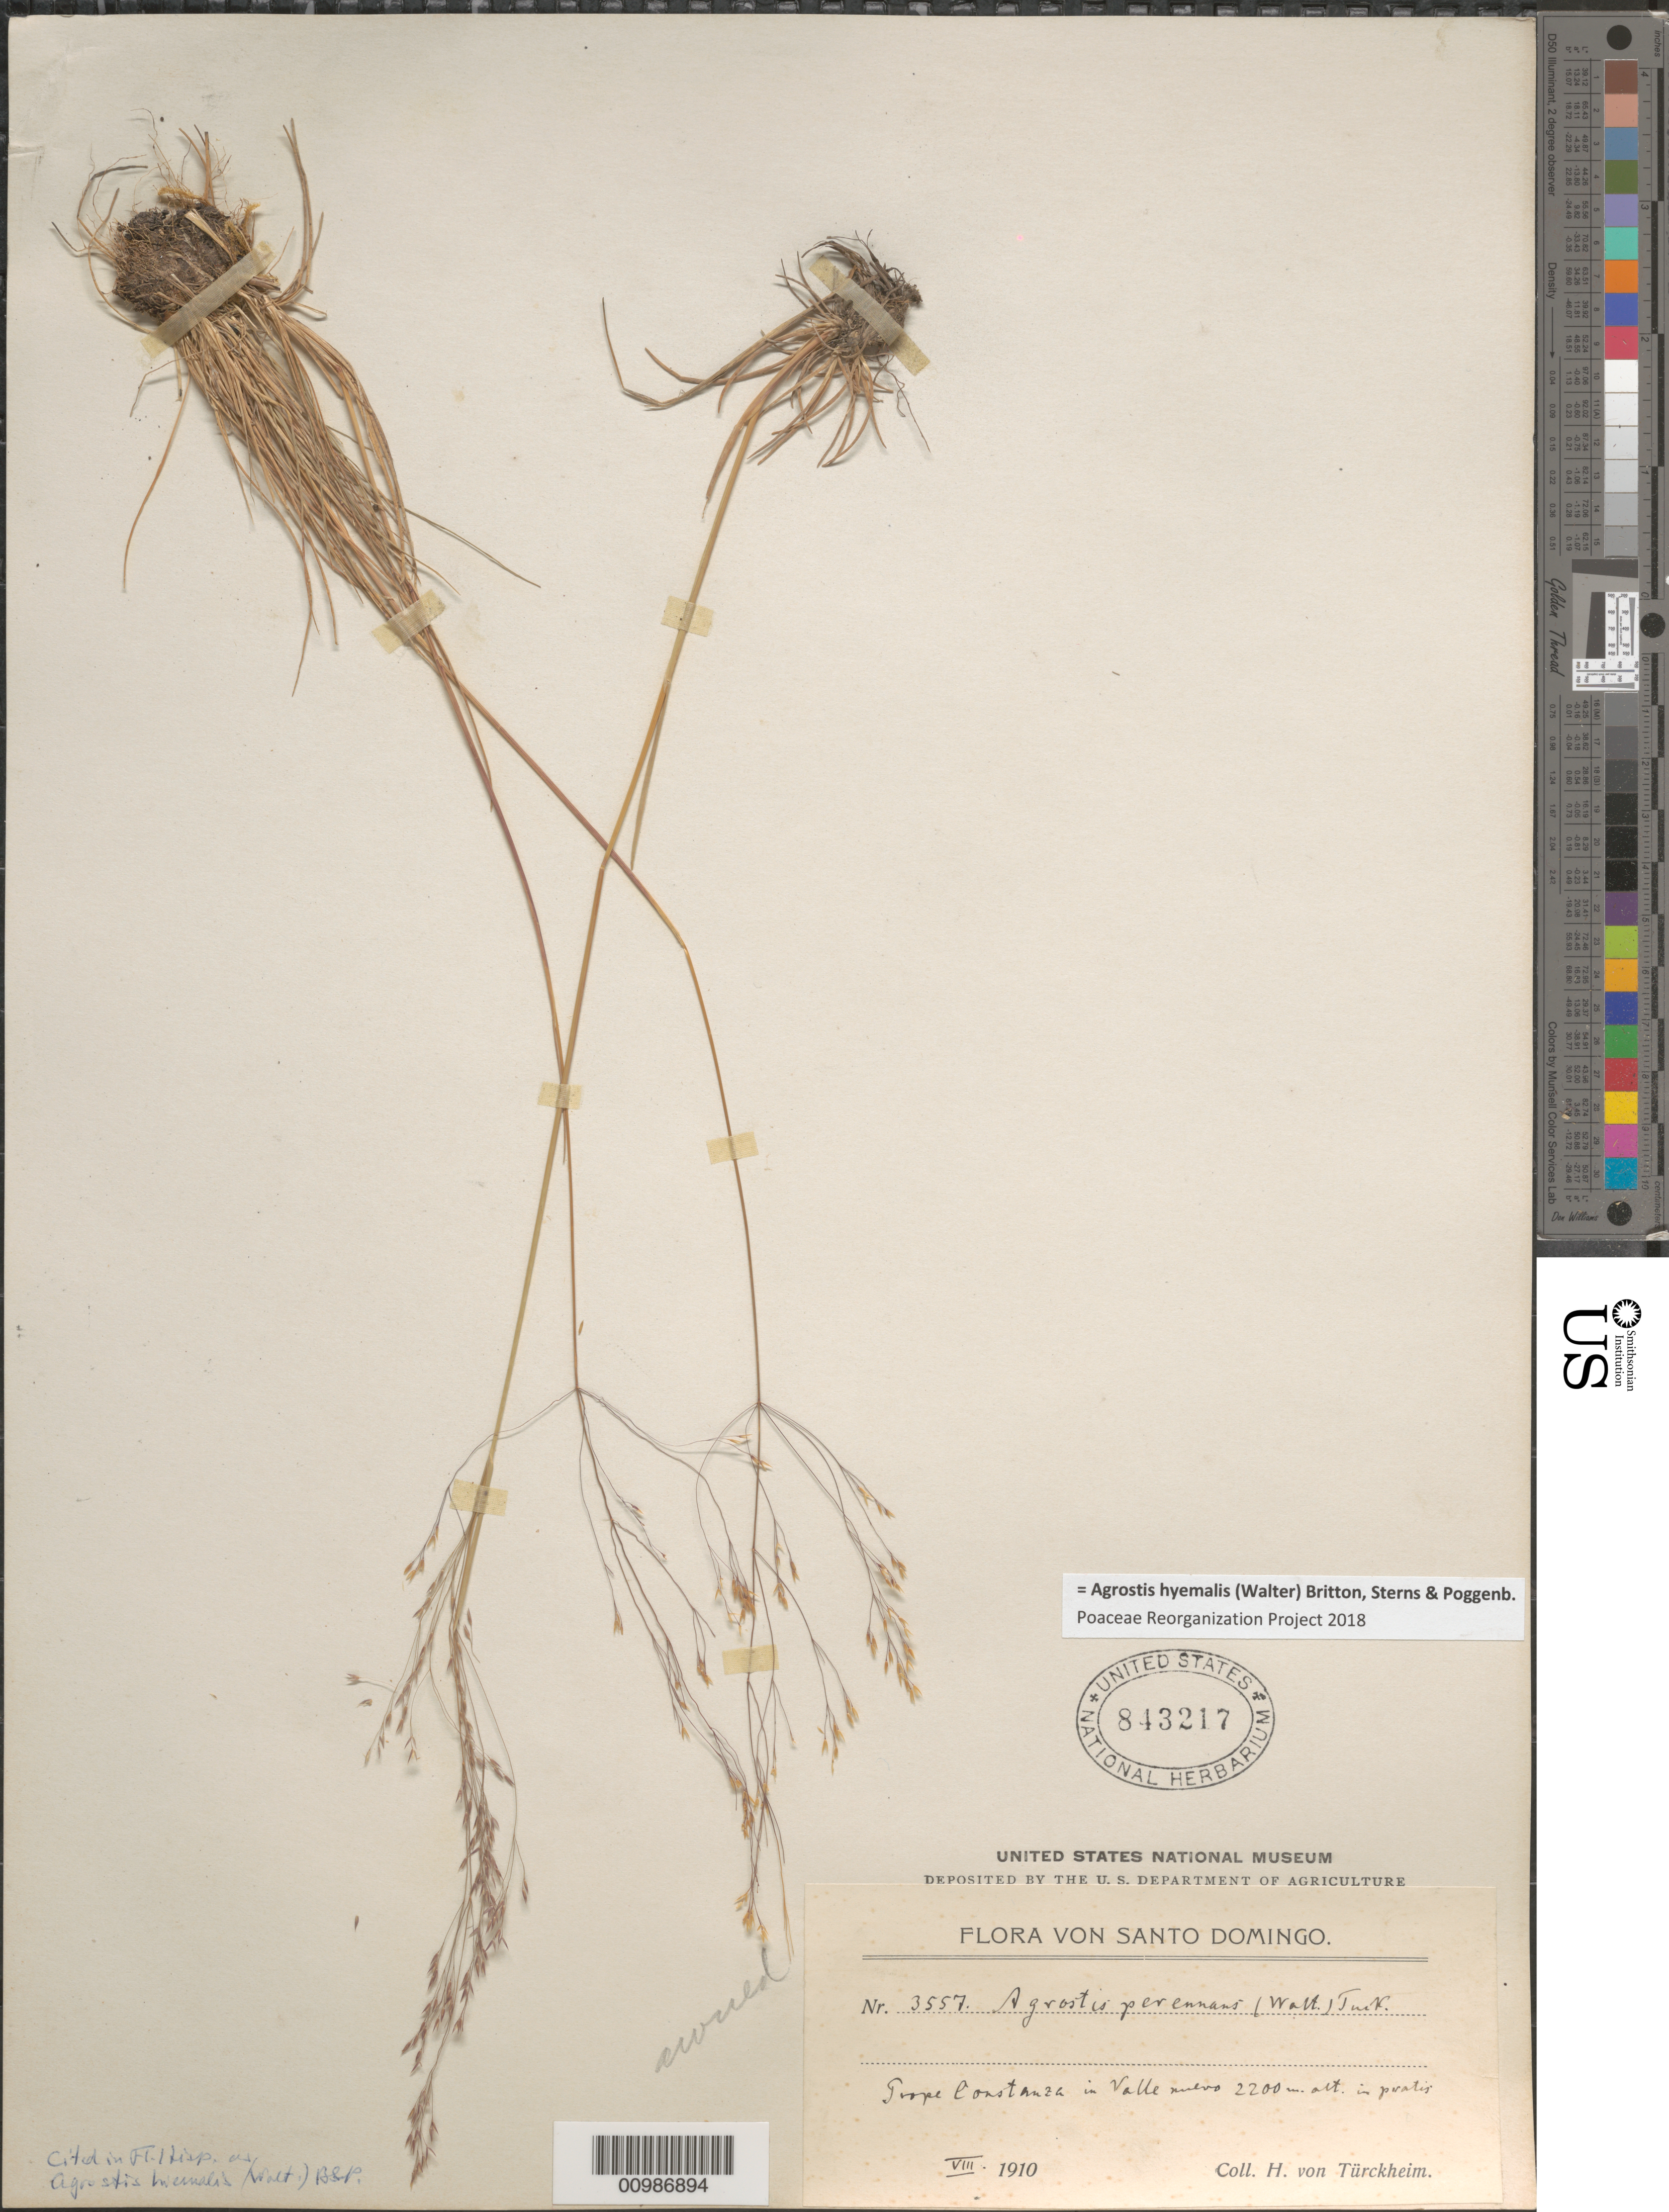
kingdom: Plantae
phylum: Tracheophyta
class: Liliopsida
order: Poales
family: Poaceae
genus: Agrostis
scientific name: Agrostis hyemalis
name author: (Walter) Britton et al.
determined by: Poaceae Reorganization Project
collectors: H. von Türckheim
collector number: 3557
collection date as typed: Aug 1910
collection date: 1910-08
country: Dominican Republic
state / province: Distrito Nacional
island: Hispaniola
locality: Valle Nuevo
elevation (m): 2200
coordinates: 0 N, 0 E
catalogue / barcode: US 843217